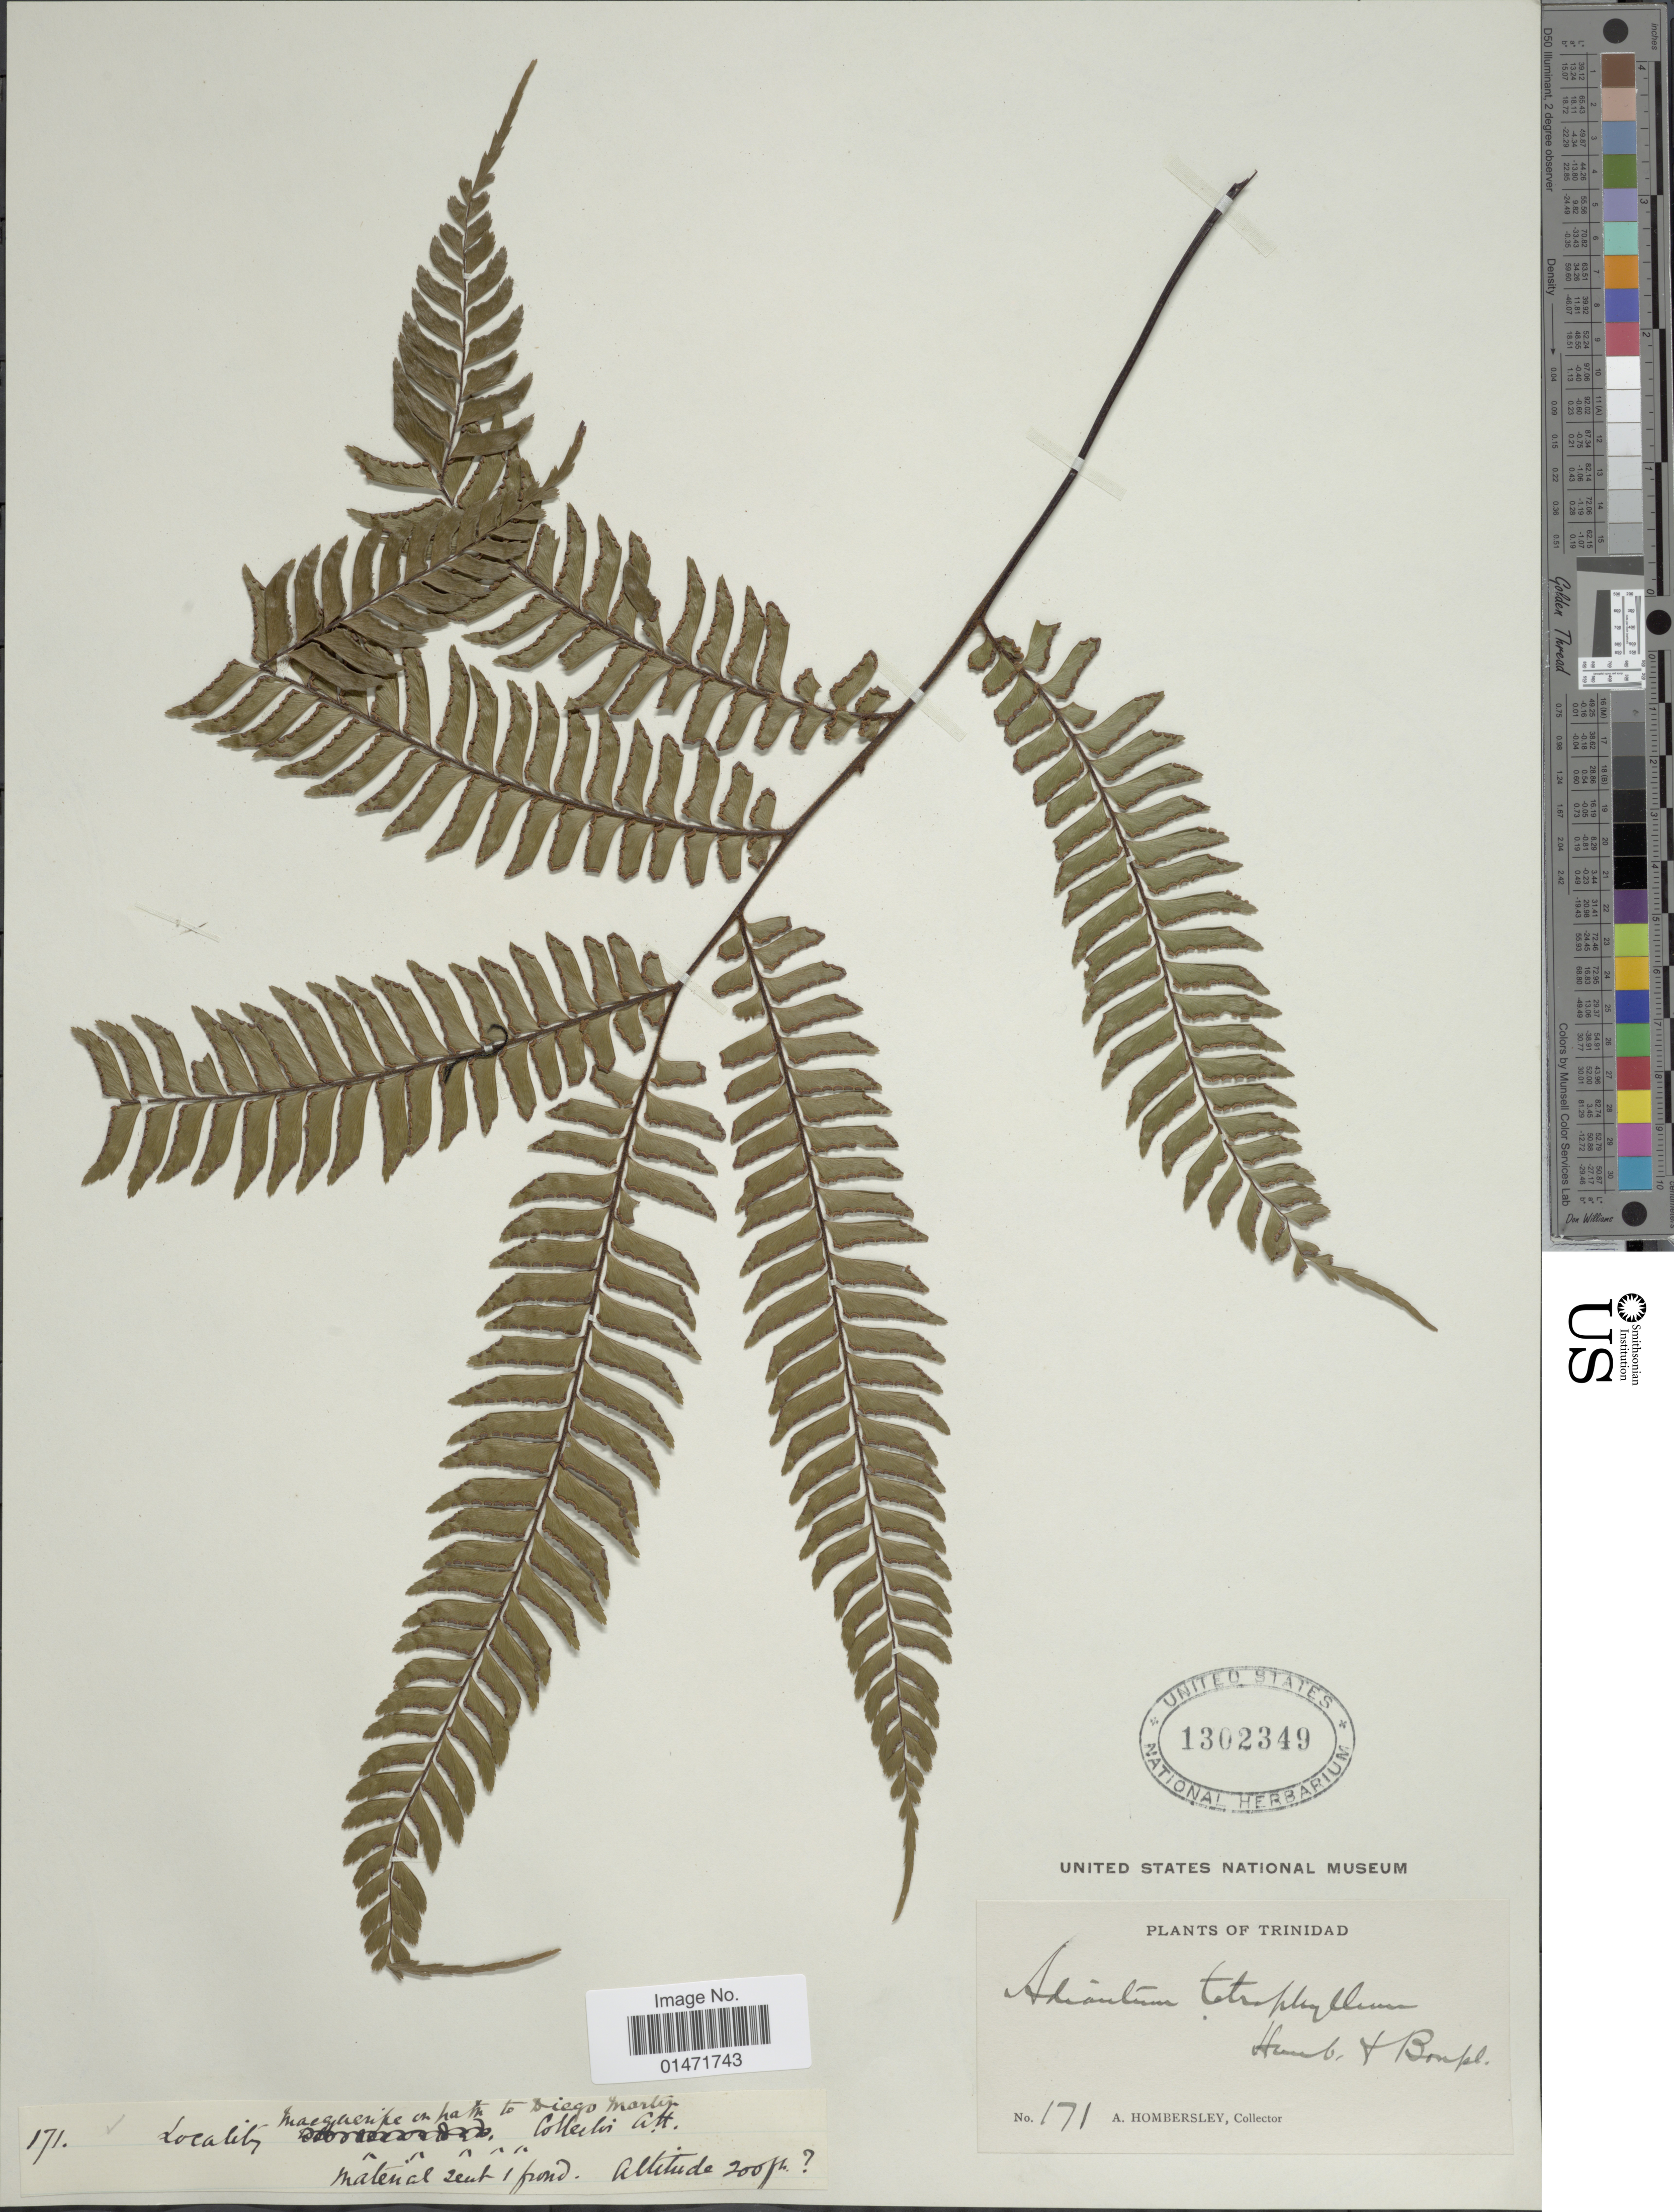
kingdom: Plantae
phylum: Tracheophyta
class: Polypodiopsida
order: Polypodiales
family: Pteridaceae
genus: Adiantum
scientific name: Adiantum tetraphyllum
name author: Humb. & Bonpl. ex Willd.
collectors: A. Hombersley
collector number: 171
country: Trinidad and Tobago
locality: Macqueripe on path to Diego Martin, Trinidad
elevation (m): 61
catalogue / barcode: US 1302349